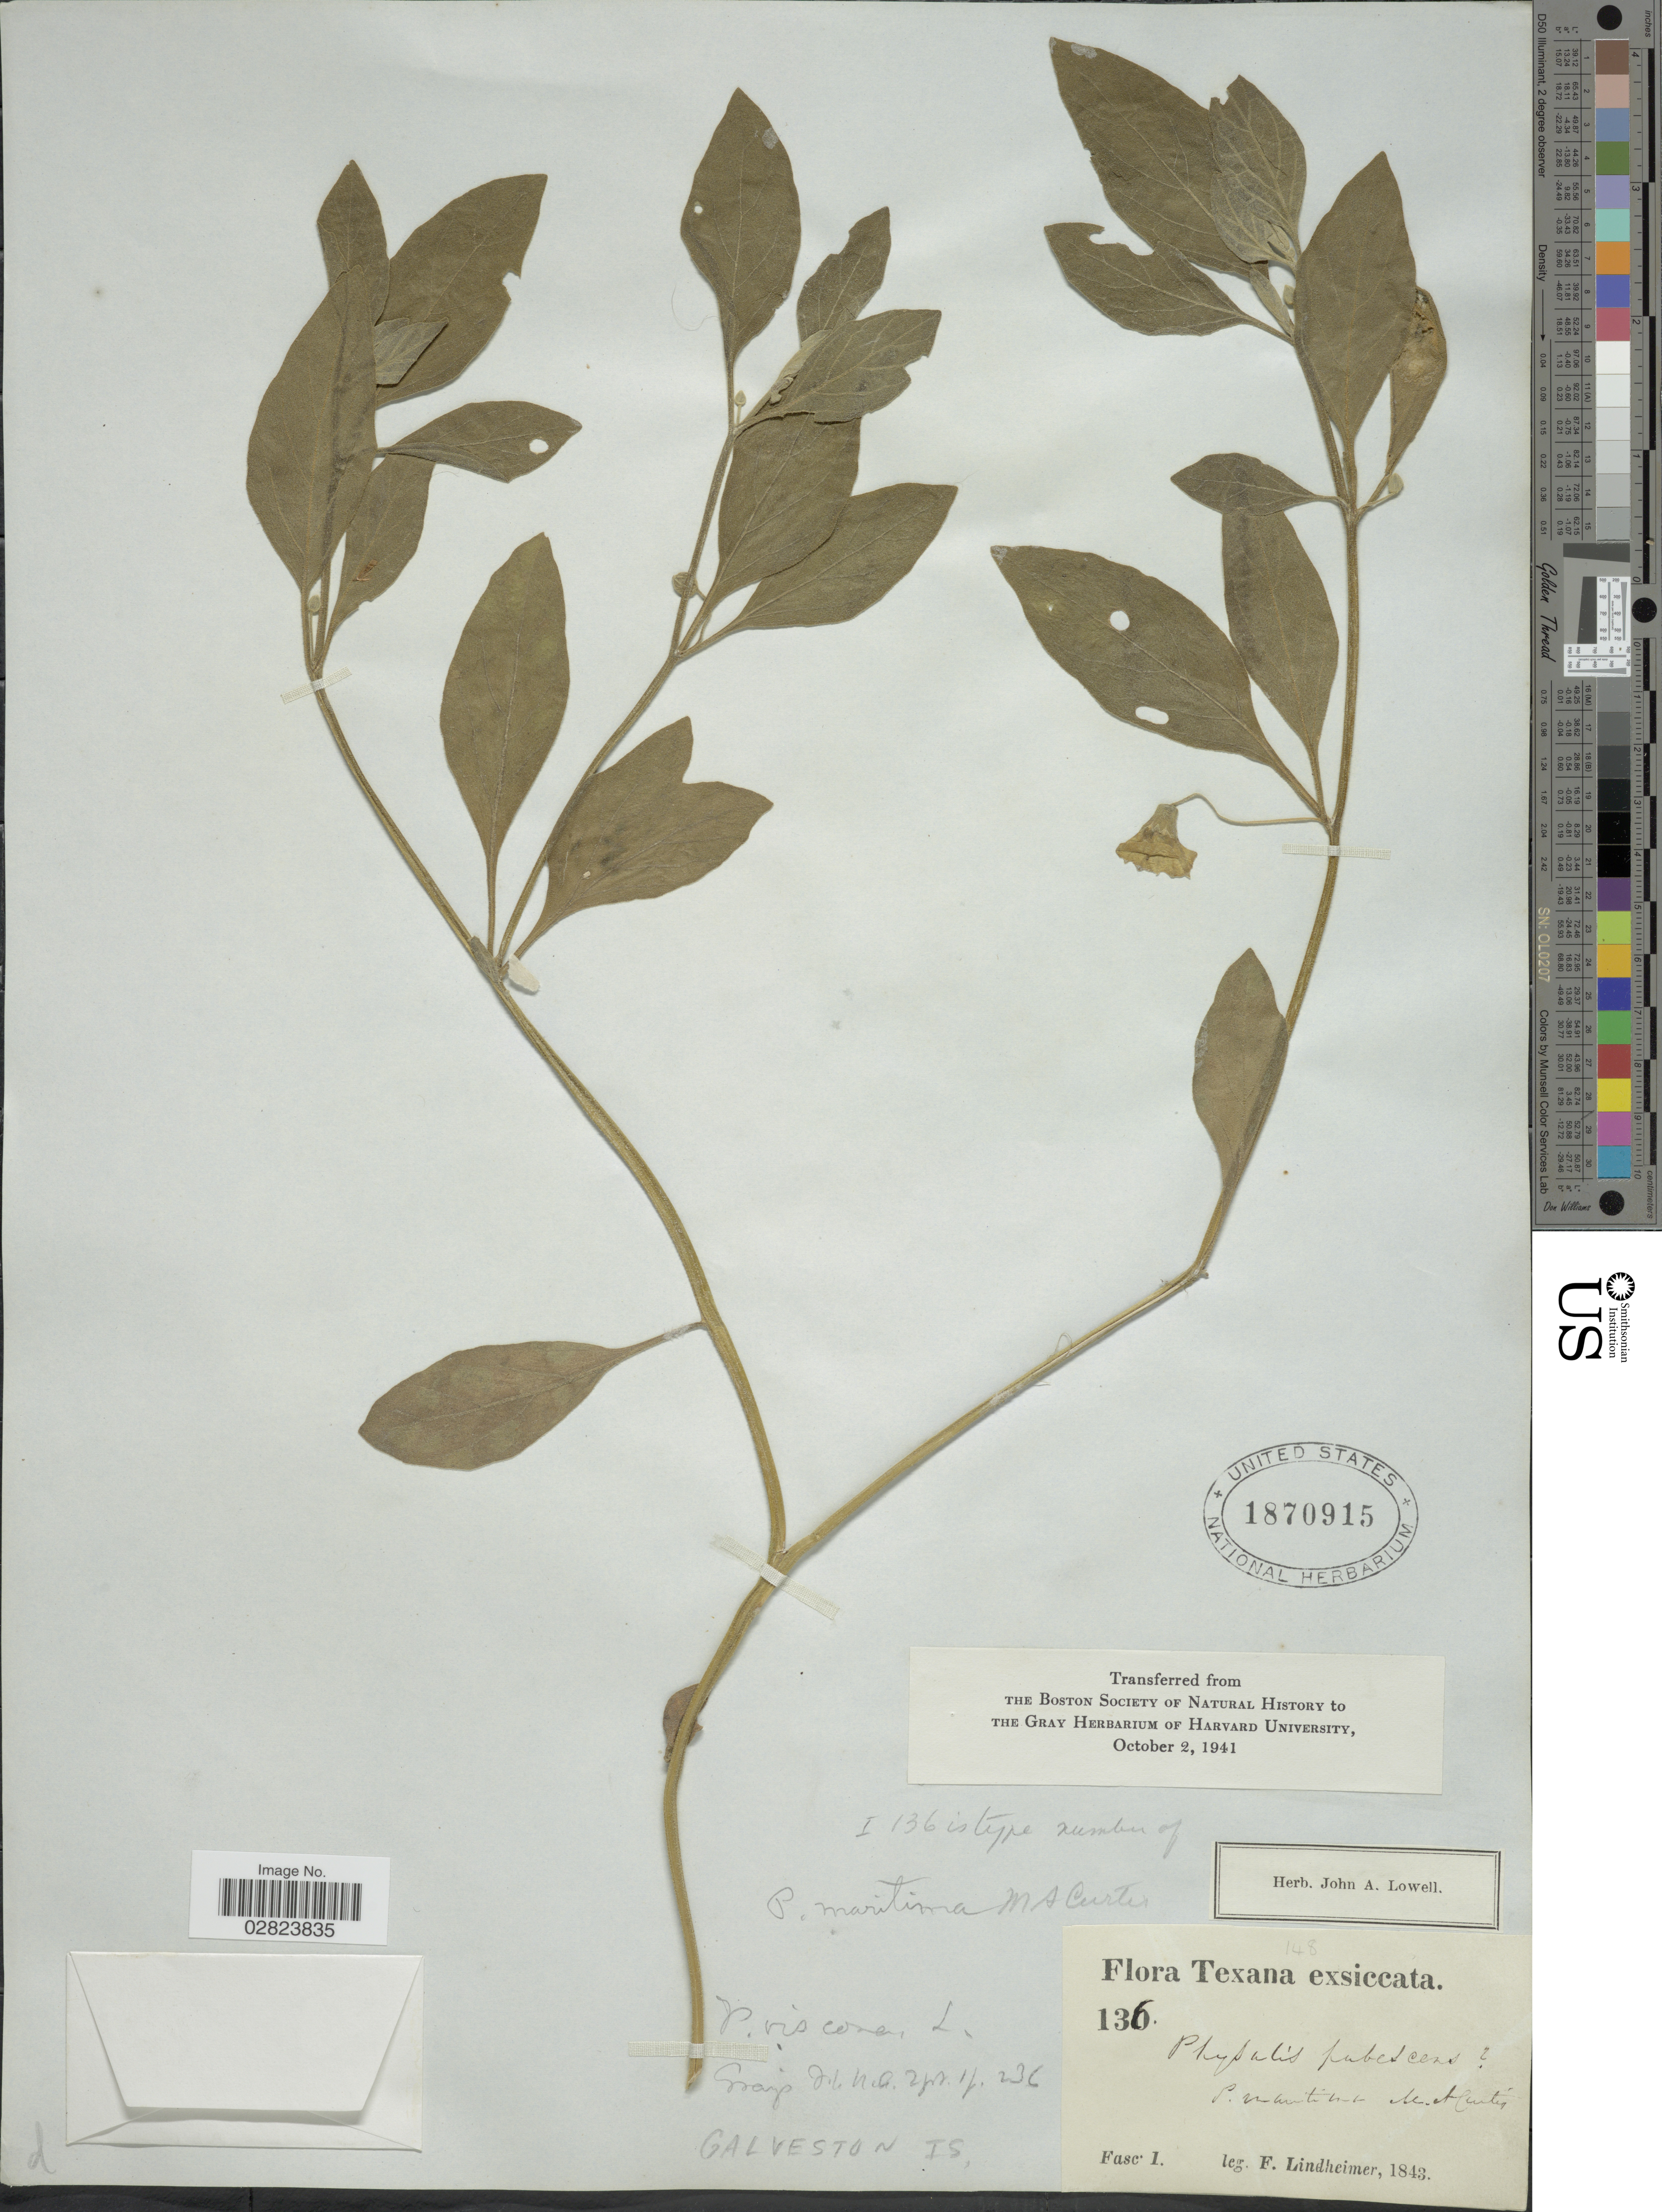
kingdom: Plantae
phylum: Tracheophyta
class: Magnoliopsida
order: Solanales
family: Solanaceae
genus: Physalis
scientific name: Physalis maritima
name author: M.A. Curtis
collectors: F. Lindheimer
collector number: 136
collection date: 1843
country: United States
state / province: Texas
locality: Texana. Fasc I.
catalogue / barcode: US 1870915